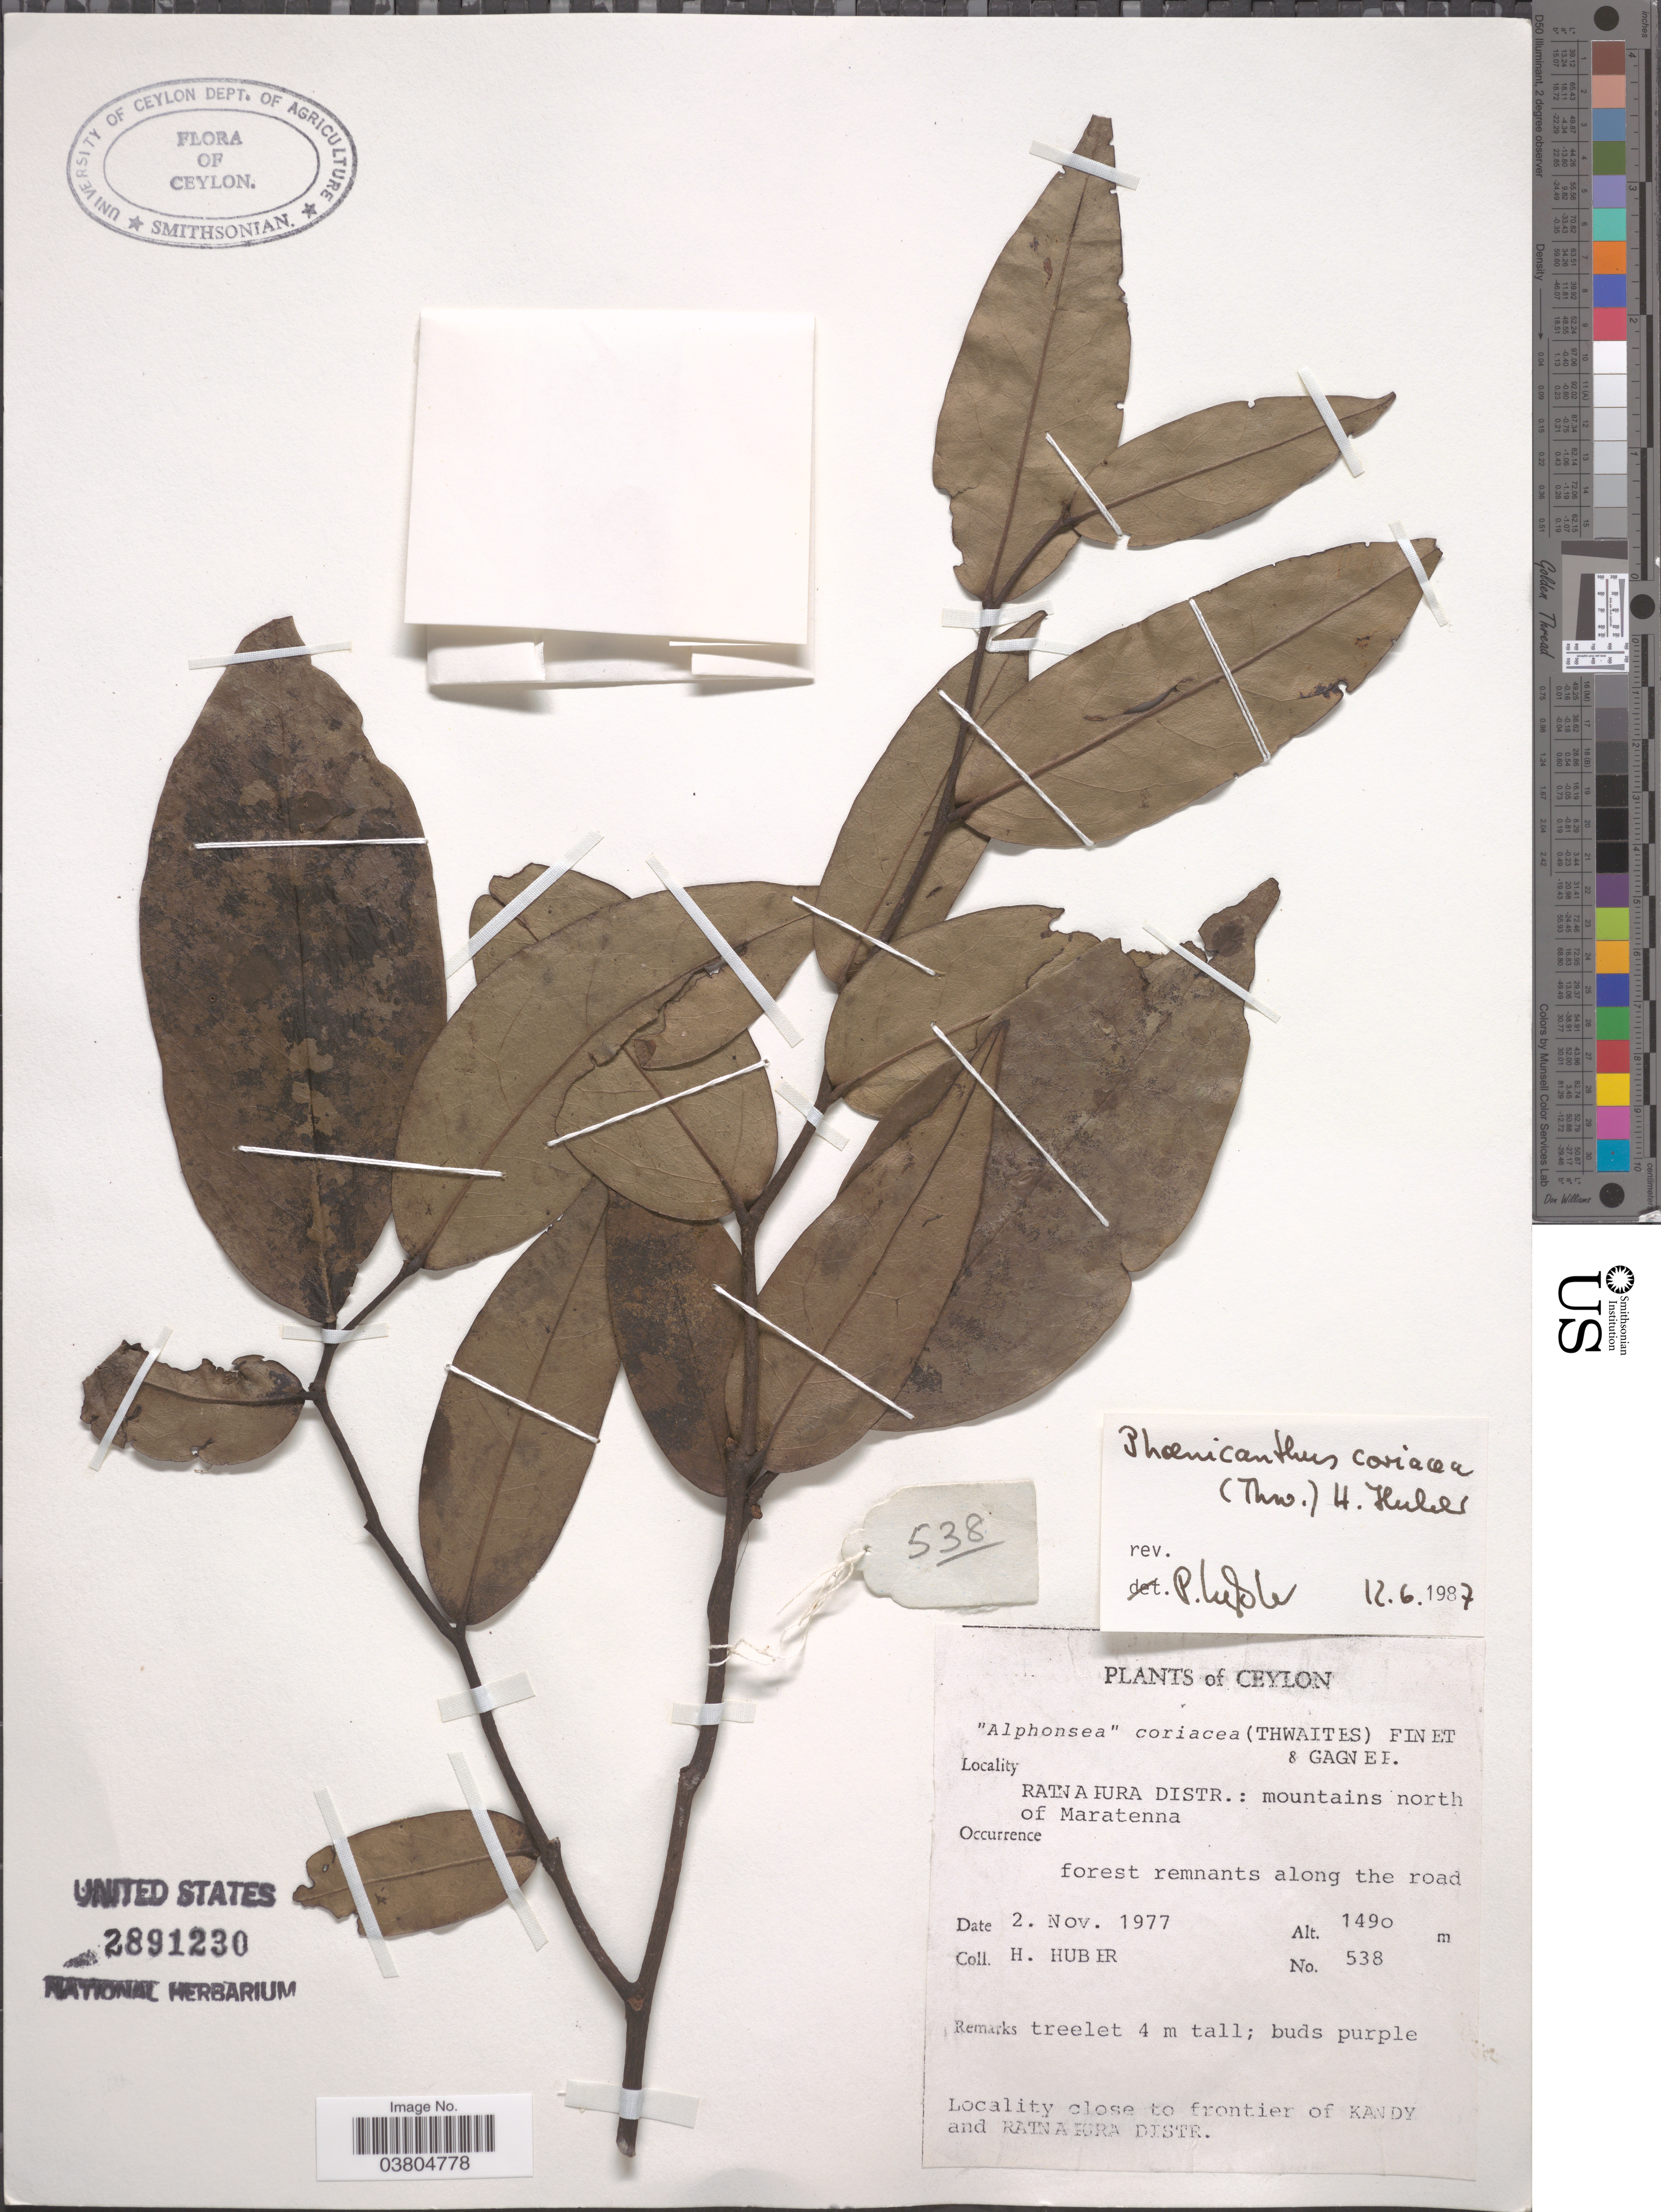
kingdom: Plantae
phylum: Tracheophyta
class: Magnoliopsida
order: Magnoliales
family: Annonaceae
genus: Phoenicanthus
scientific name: Phoenicanthus coriacea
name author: (Thwaites) H. Huber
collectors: H. Huber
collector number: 538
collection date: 1977-11-02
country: Sri Lanka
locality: Ceylon. Ratnapura Distr.: mountains north of Maratenna.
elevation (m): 1490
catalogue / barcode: US 2891230